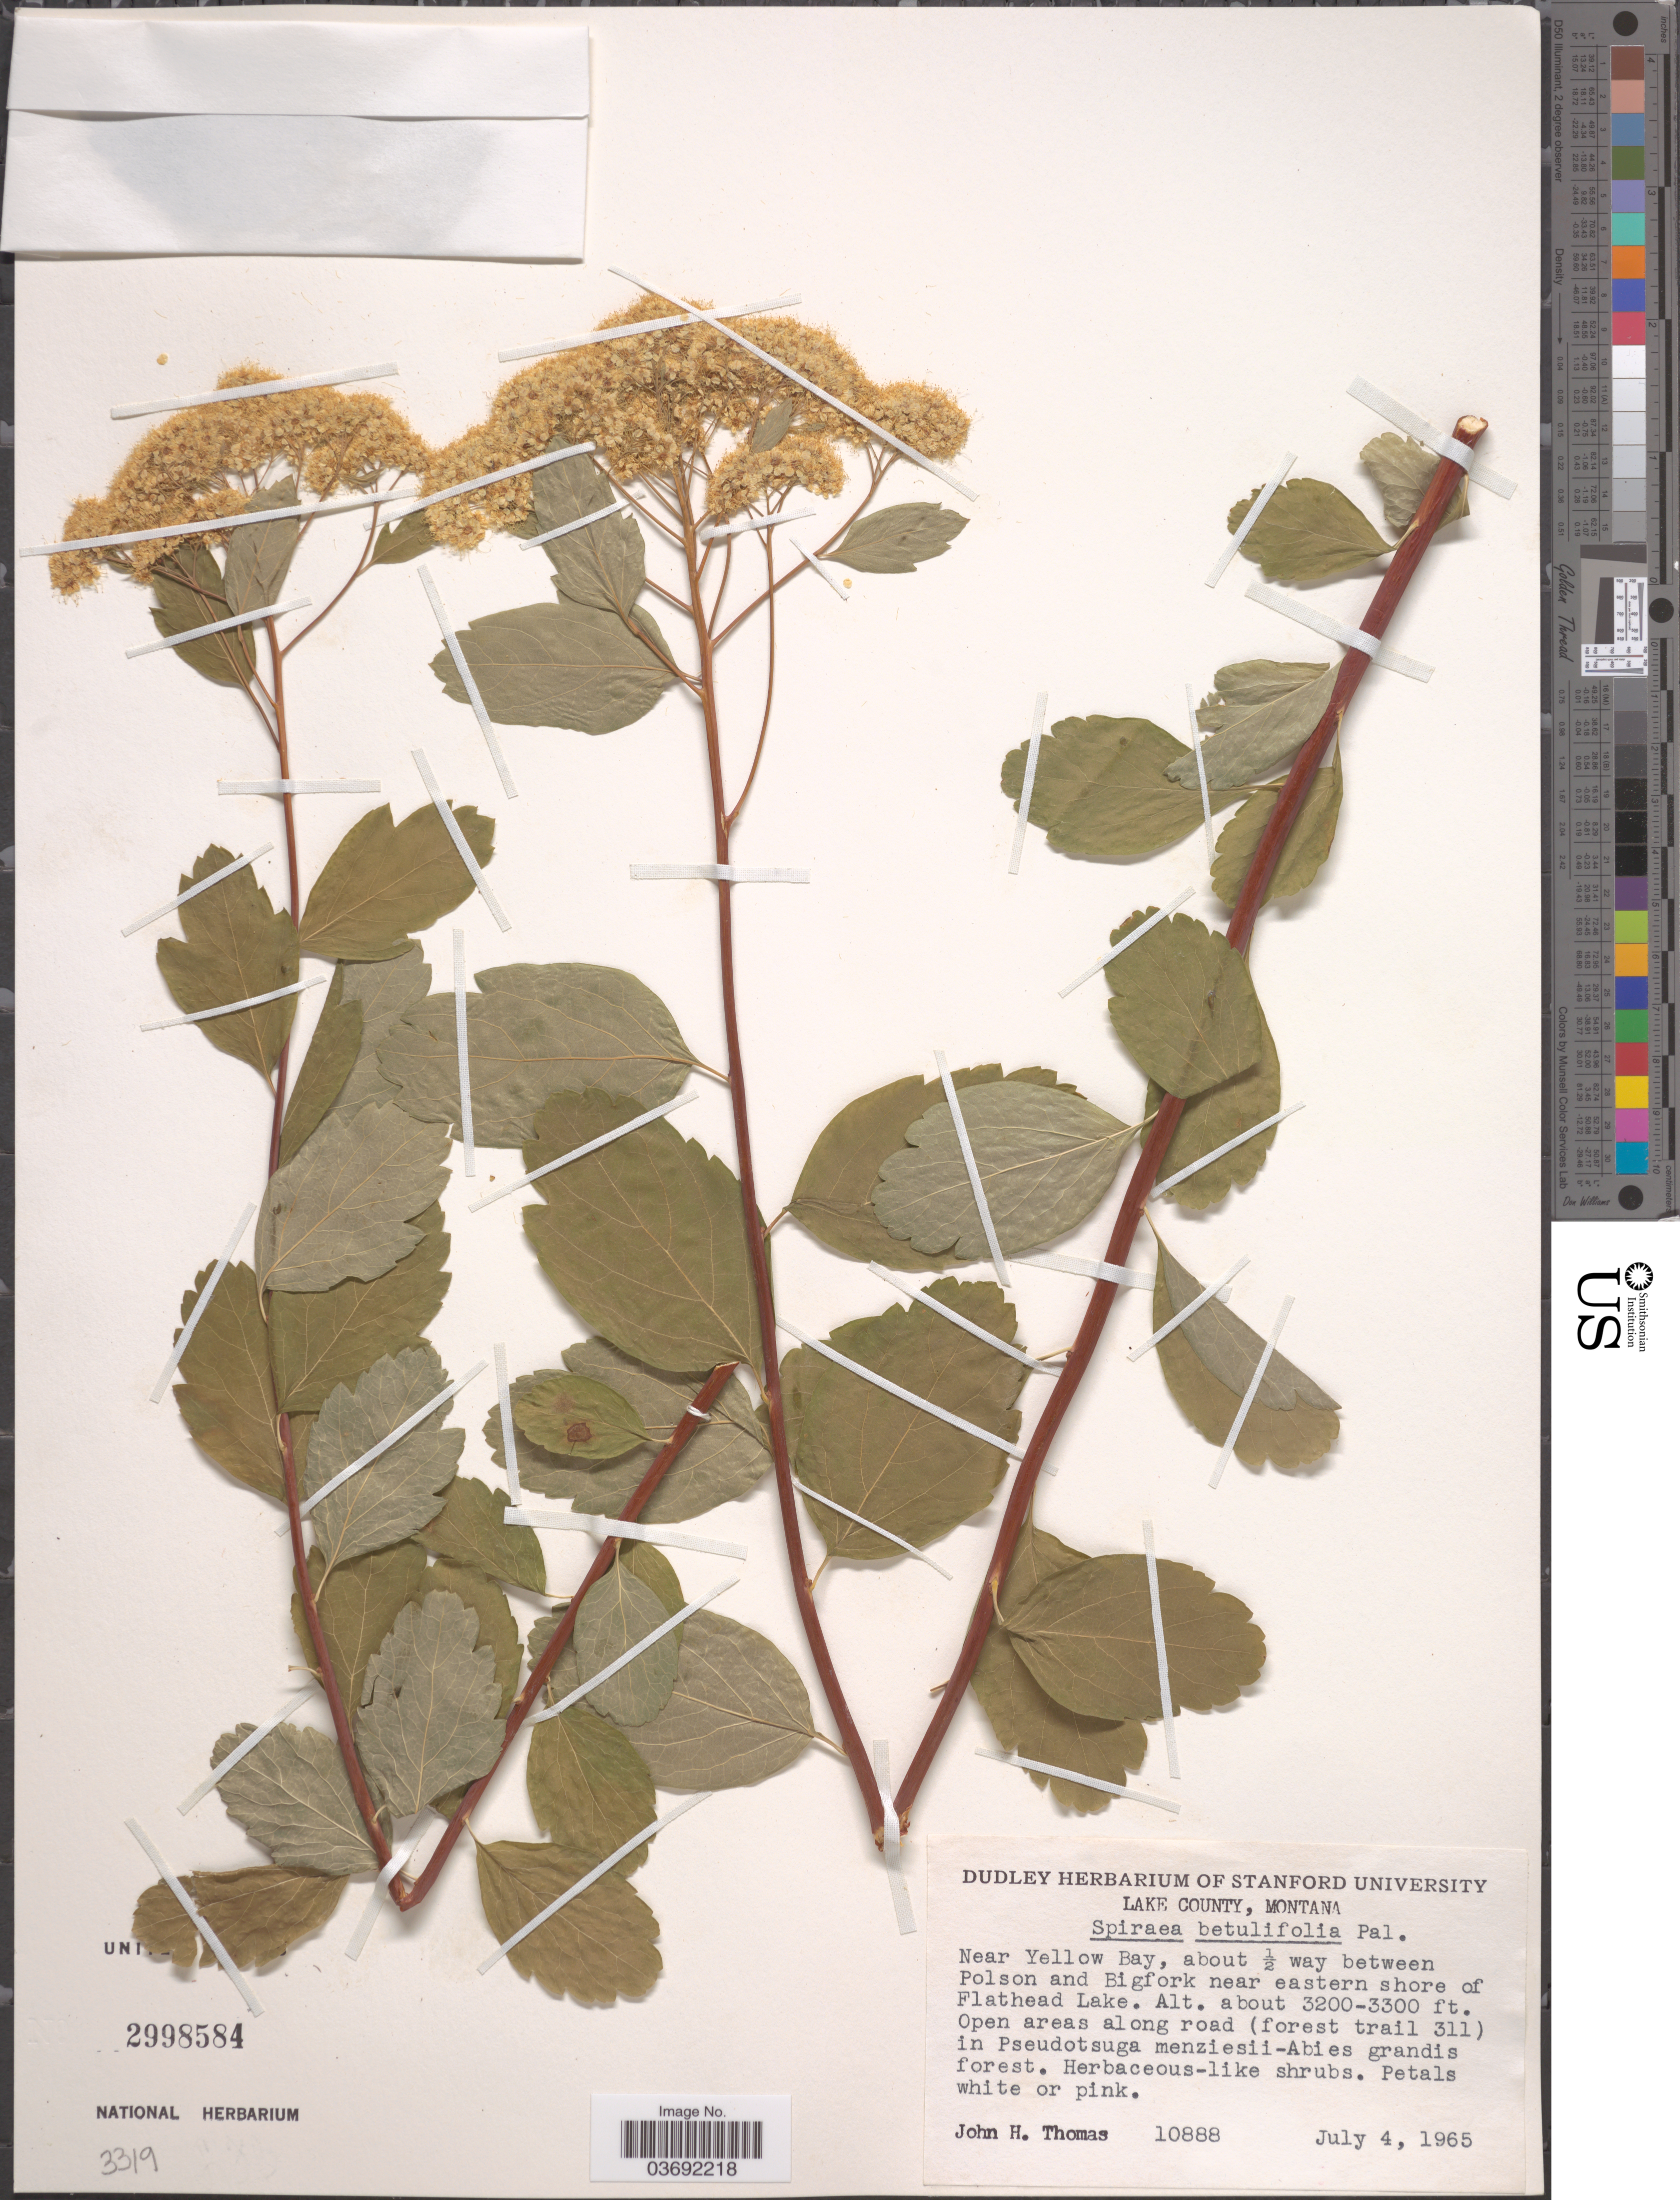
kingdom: Plantae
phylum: Tracheophyta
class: Magnoliopsida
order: Rosales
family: Rosaceae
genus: Spiraea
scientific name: Spiraea betulifolia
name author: Pall.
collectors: J. H. Thomas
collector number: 10888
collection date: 1965-07-04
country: United States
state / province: Montana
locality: Lake County. Near Yellow Bay, about ½ way between Polson and Bigfork near eastern shore of Flathead Lake. Open areas along road (forest trail 311).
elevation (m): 975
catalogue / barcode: US 2998584